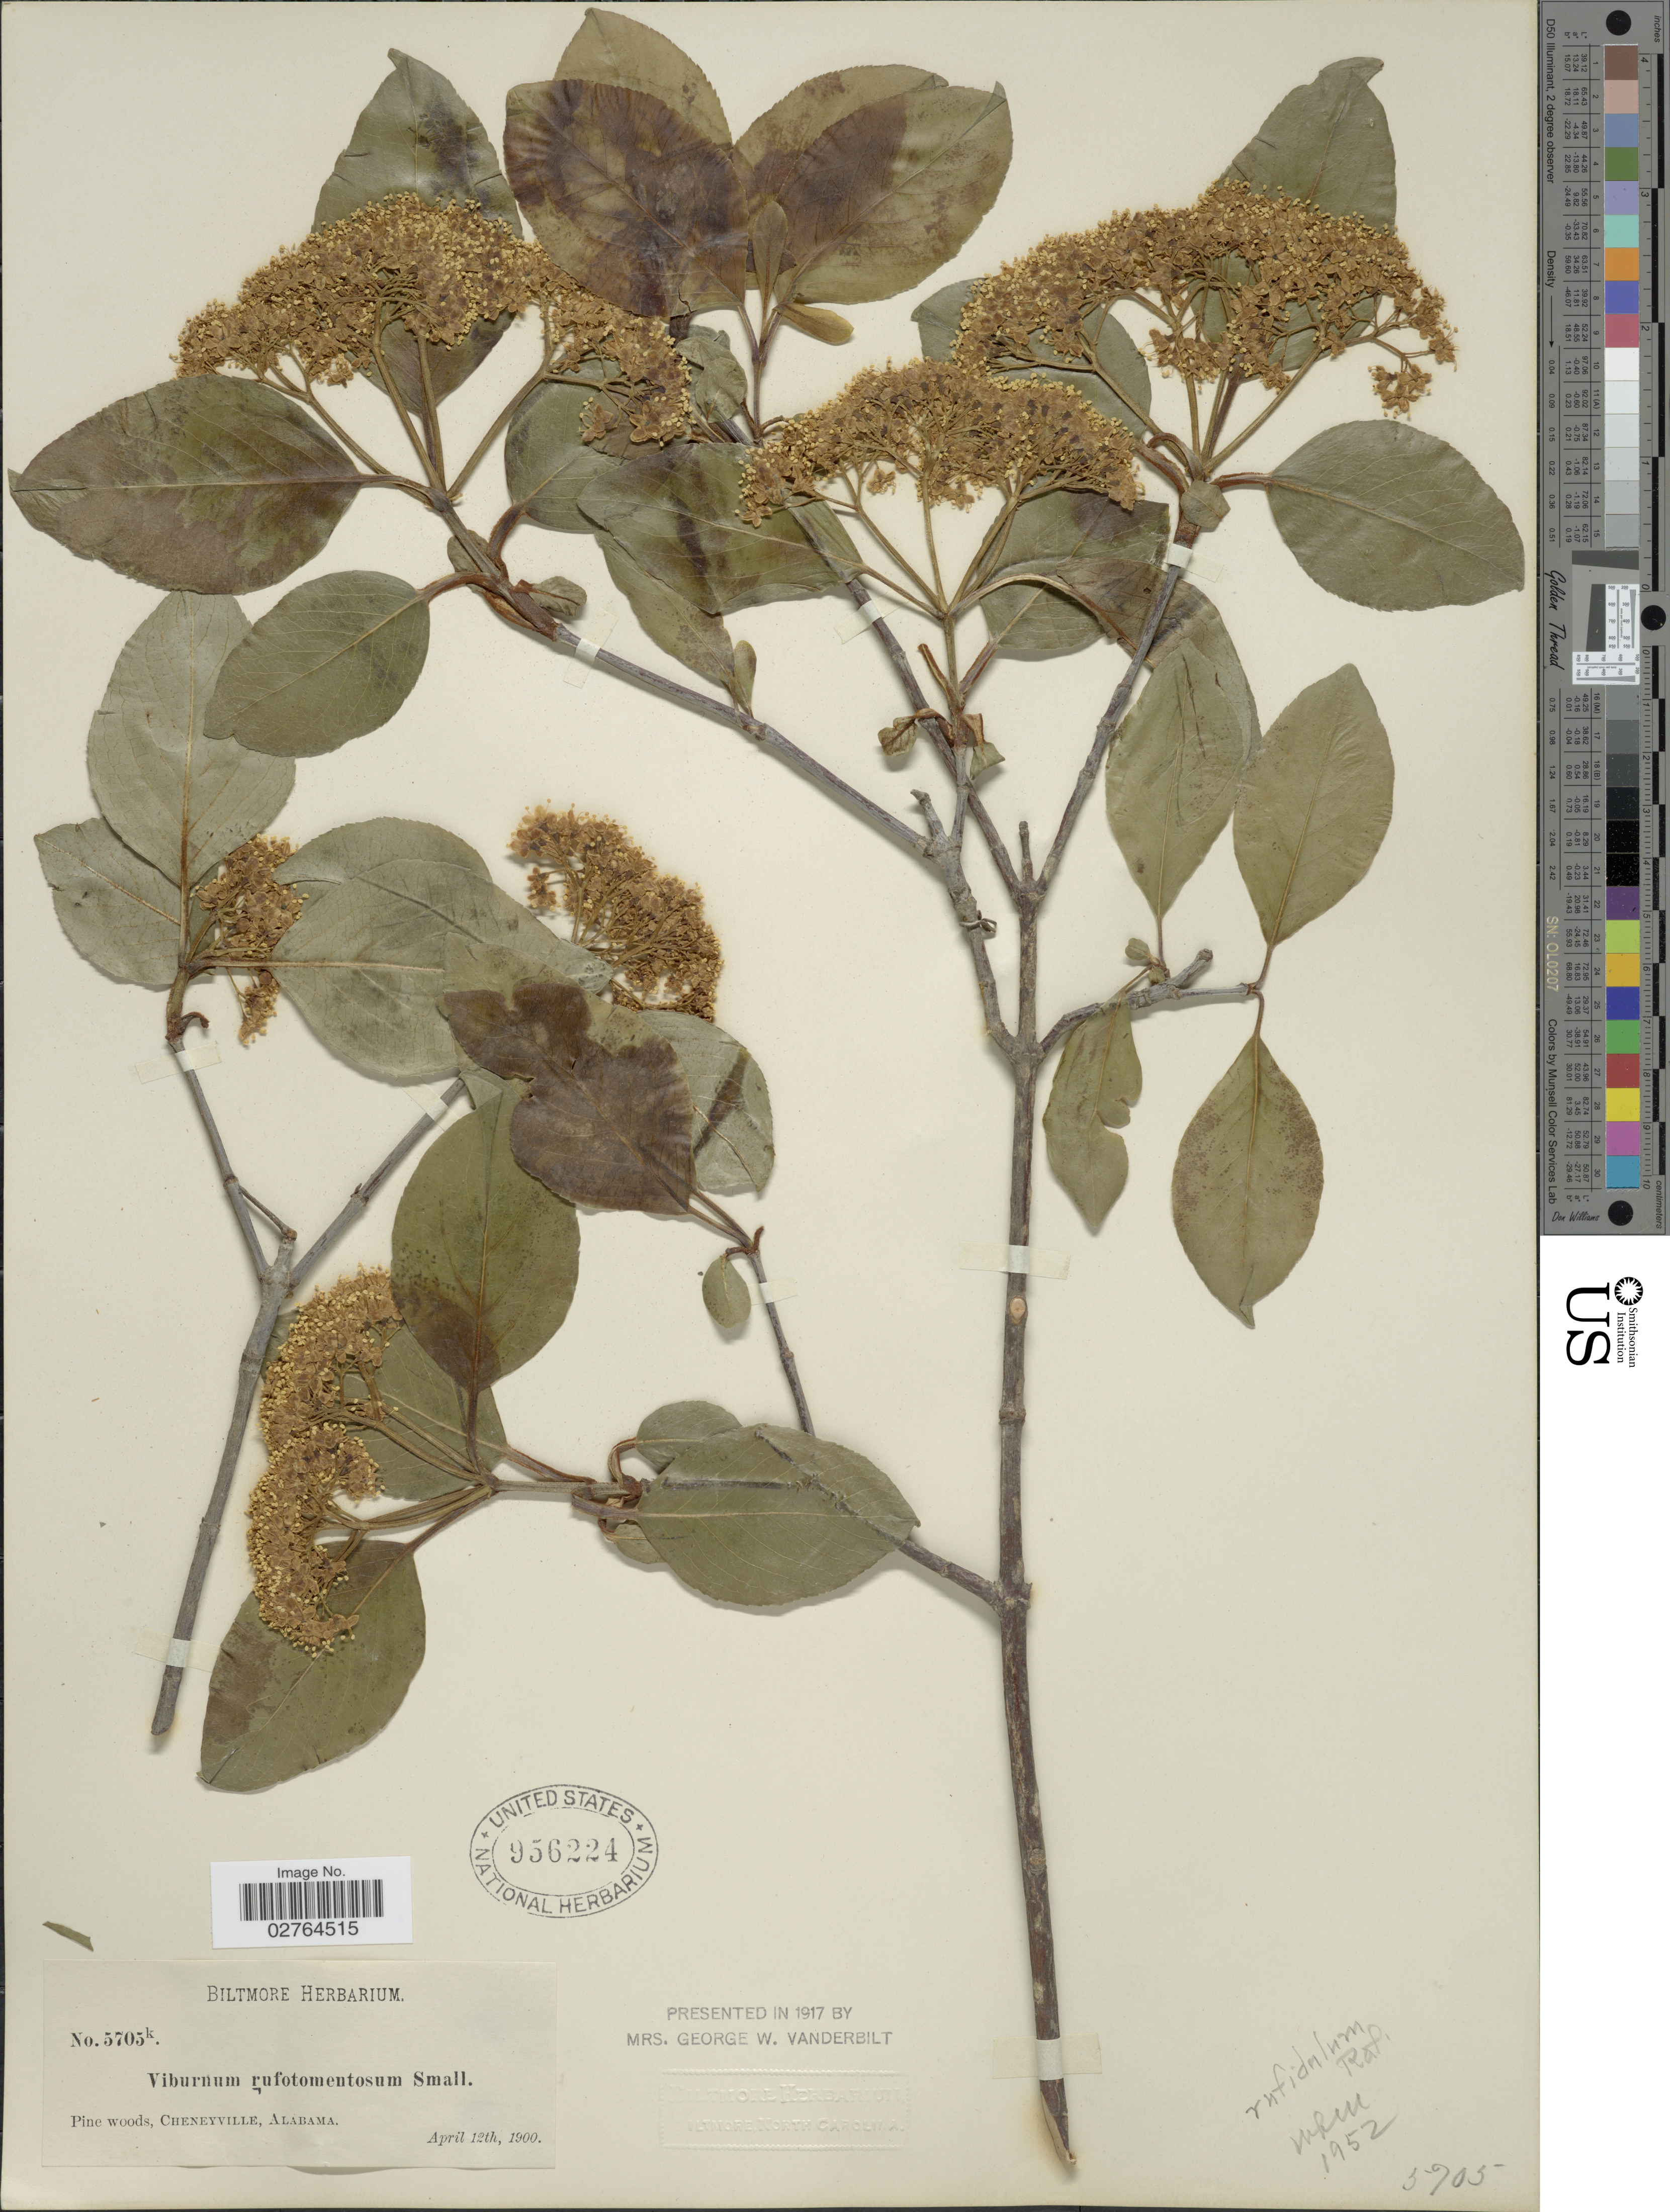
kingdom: Plantae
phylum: Tracheophyta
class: Magnoliopsida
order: Dipsacales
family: Viburnaceae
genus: Viburnum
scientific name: Viburnum rufidulum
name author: Raf.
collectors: ex herb. Biltmore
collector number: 5705k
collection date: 1900-04-12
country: United States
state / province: Alabama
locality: Cheneyville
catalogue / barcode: US 956224